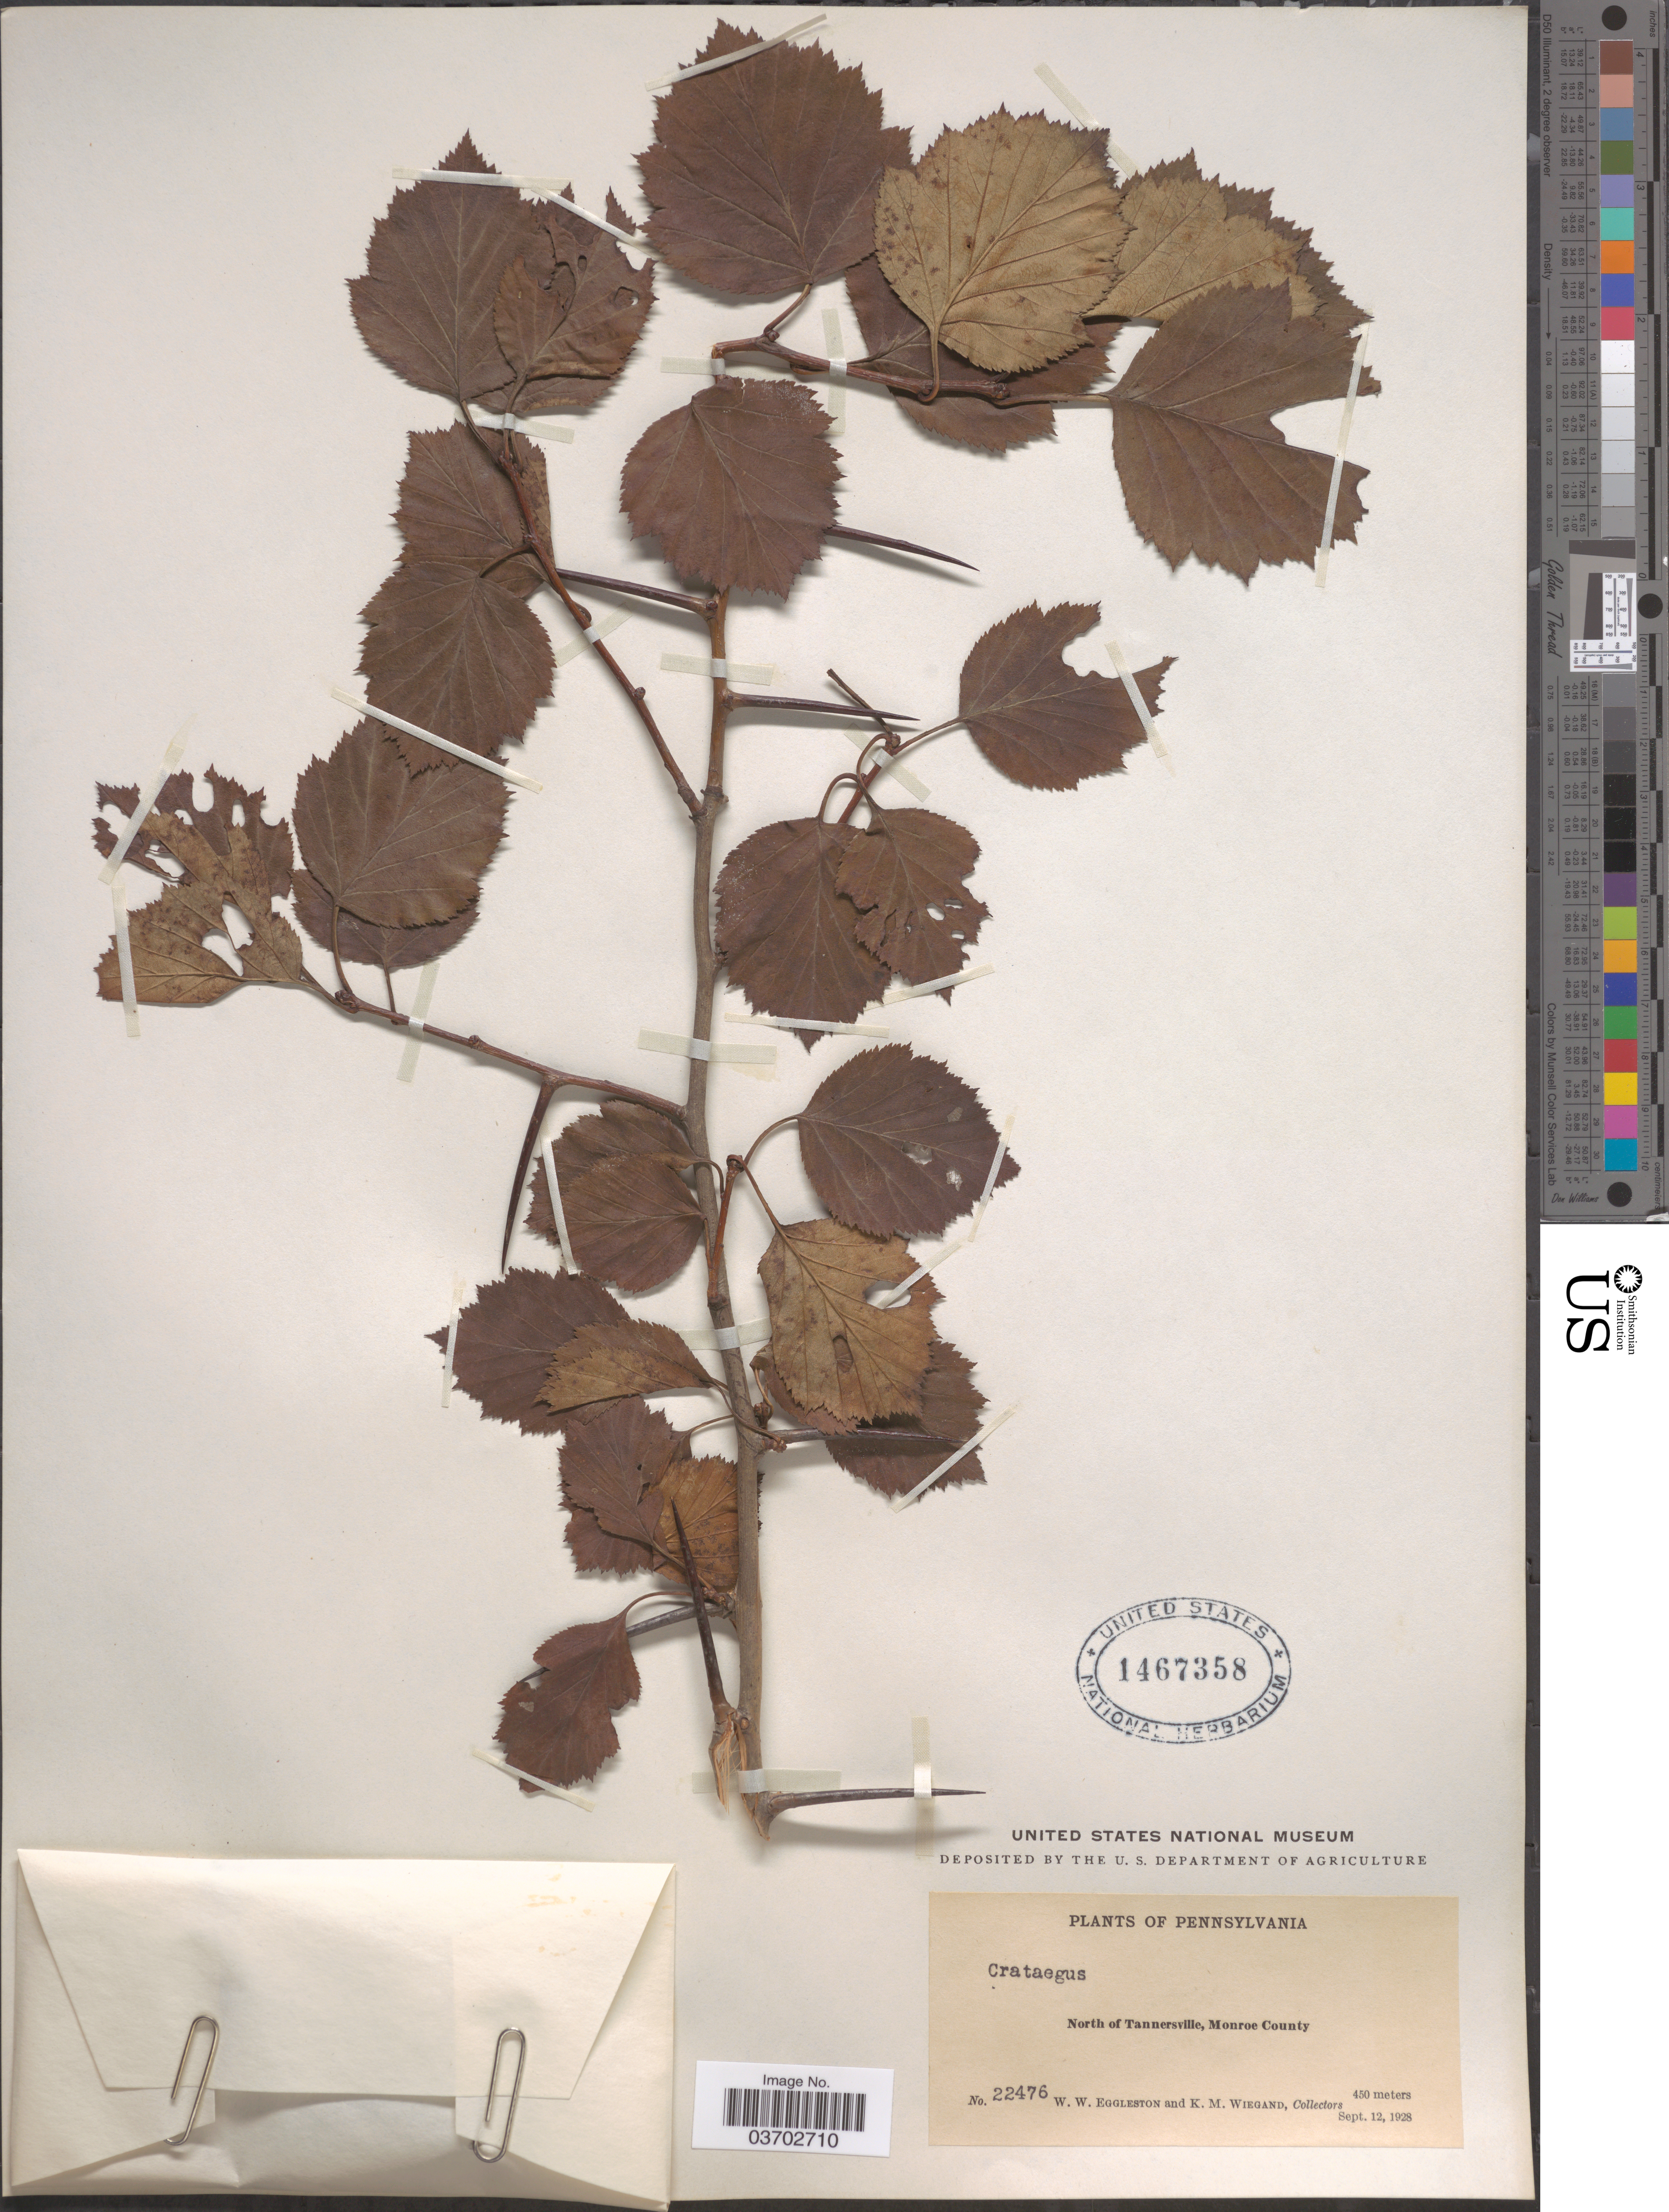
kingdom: Plantae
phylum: Tracheophyta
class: Magnoliopsida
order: Rosales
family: Rosaceae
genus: Crataegus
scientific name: Crataegus sp.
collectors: W. W. Eggleston & K. M. Wiegand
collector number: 22476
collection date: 1928-09-12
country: United States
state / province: Pennsylvania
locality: North of Tannersville, Monroe County.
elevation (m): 450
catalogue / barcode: US 1467358